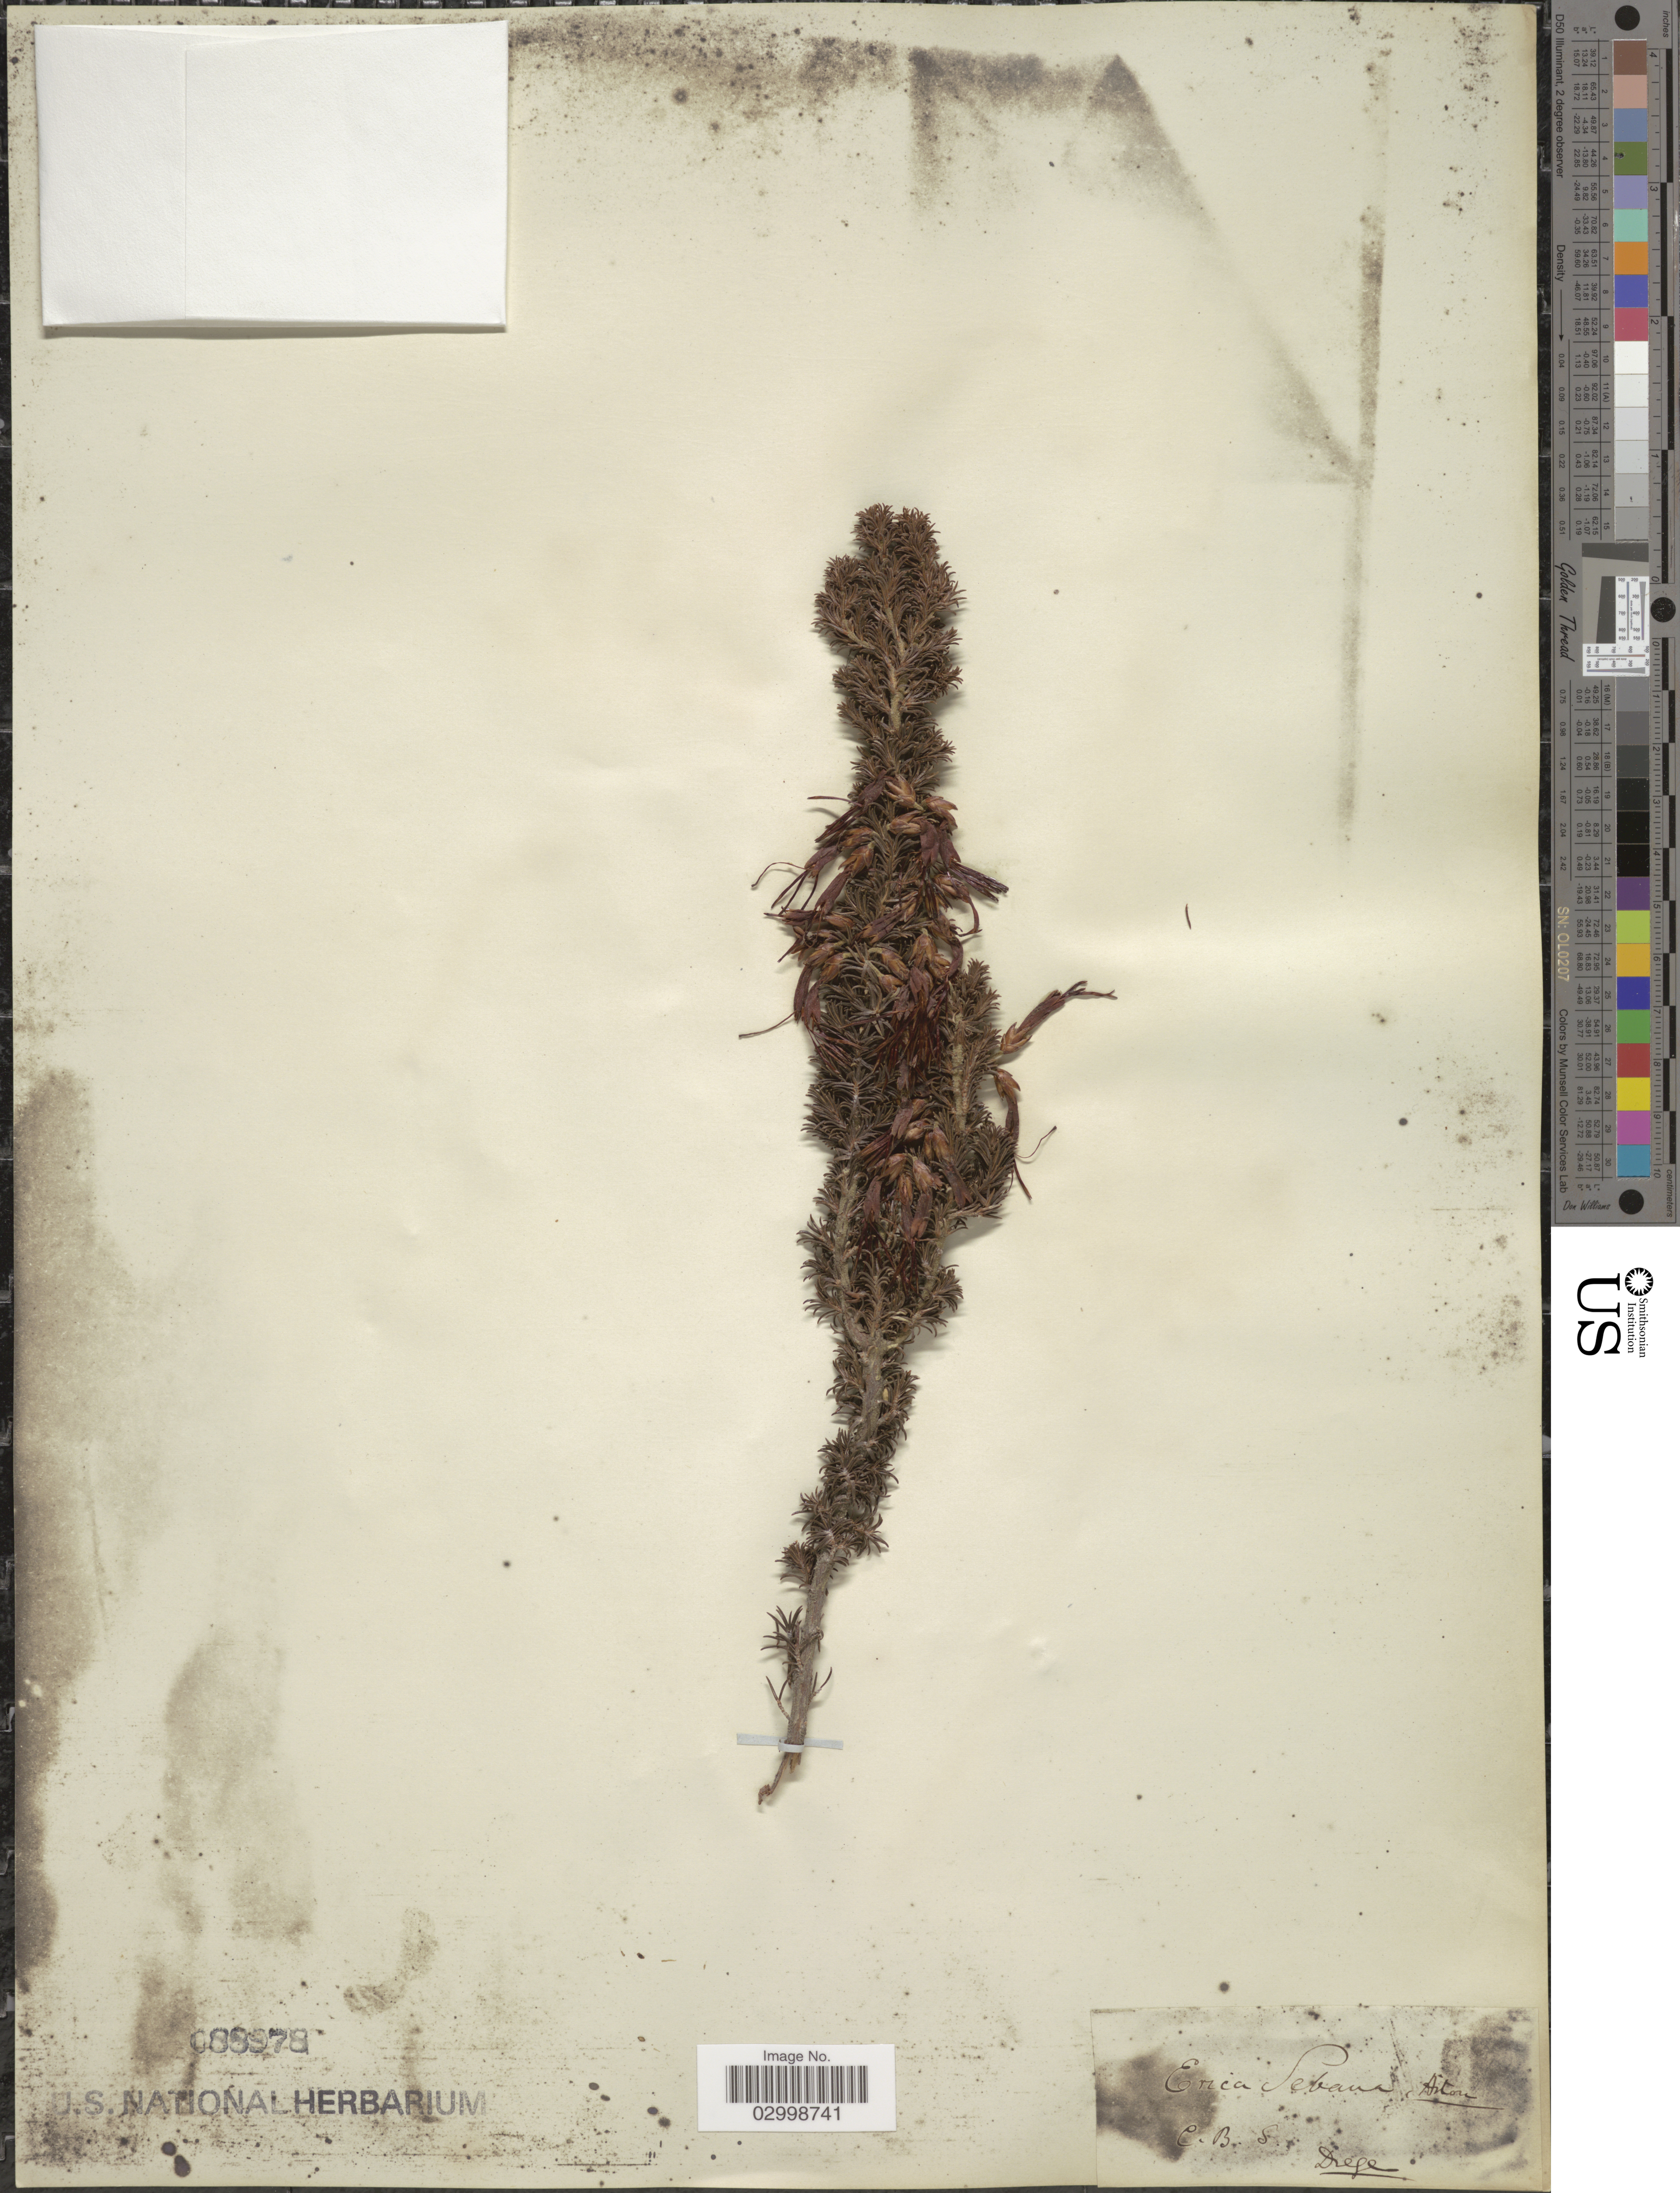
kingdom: Plantae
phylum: Tracheophyta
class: Magnoliopsida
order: Ericales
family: Ericaceae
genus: Erica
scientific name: Erica sebana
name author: Donn ex Willd.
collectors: Drege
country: South Africa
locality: C. B. S.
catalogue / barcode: US 88978